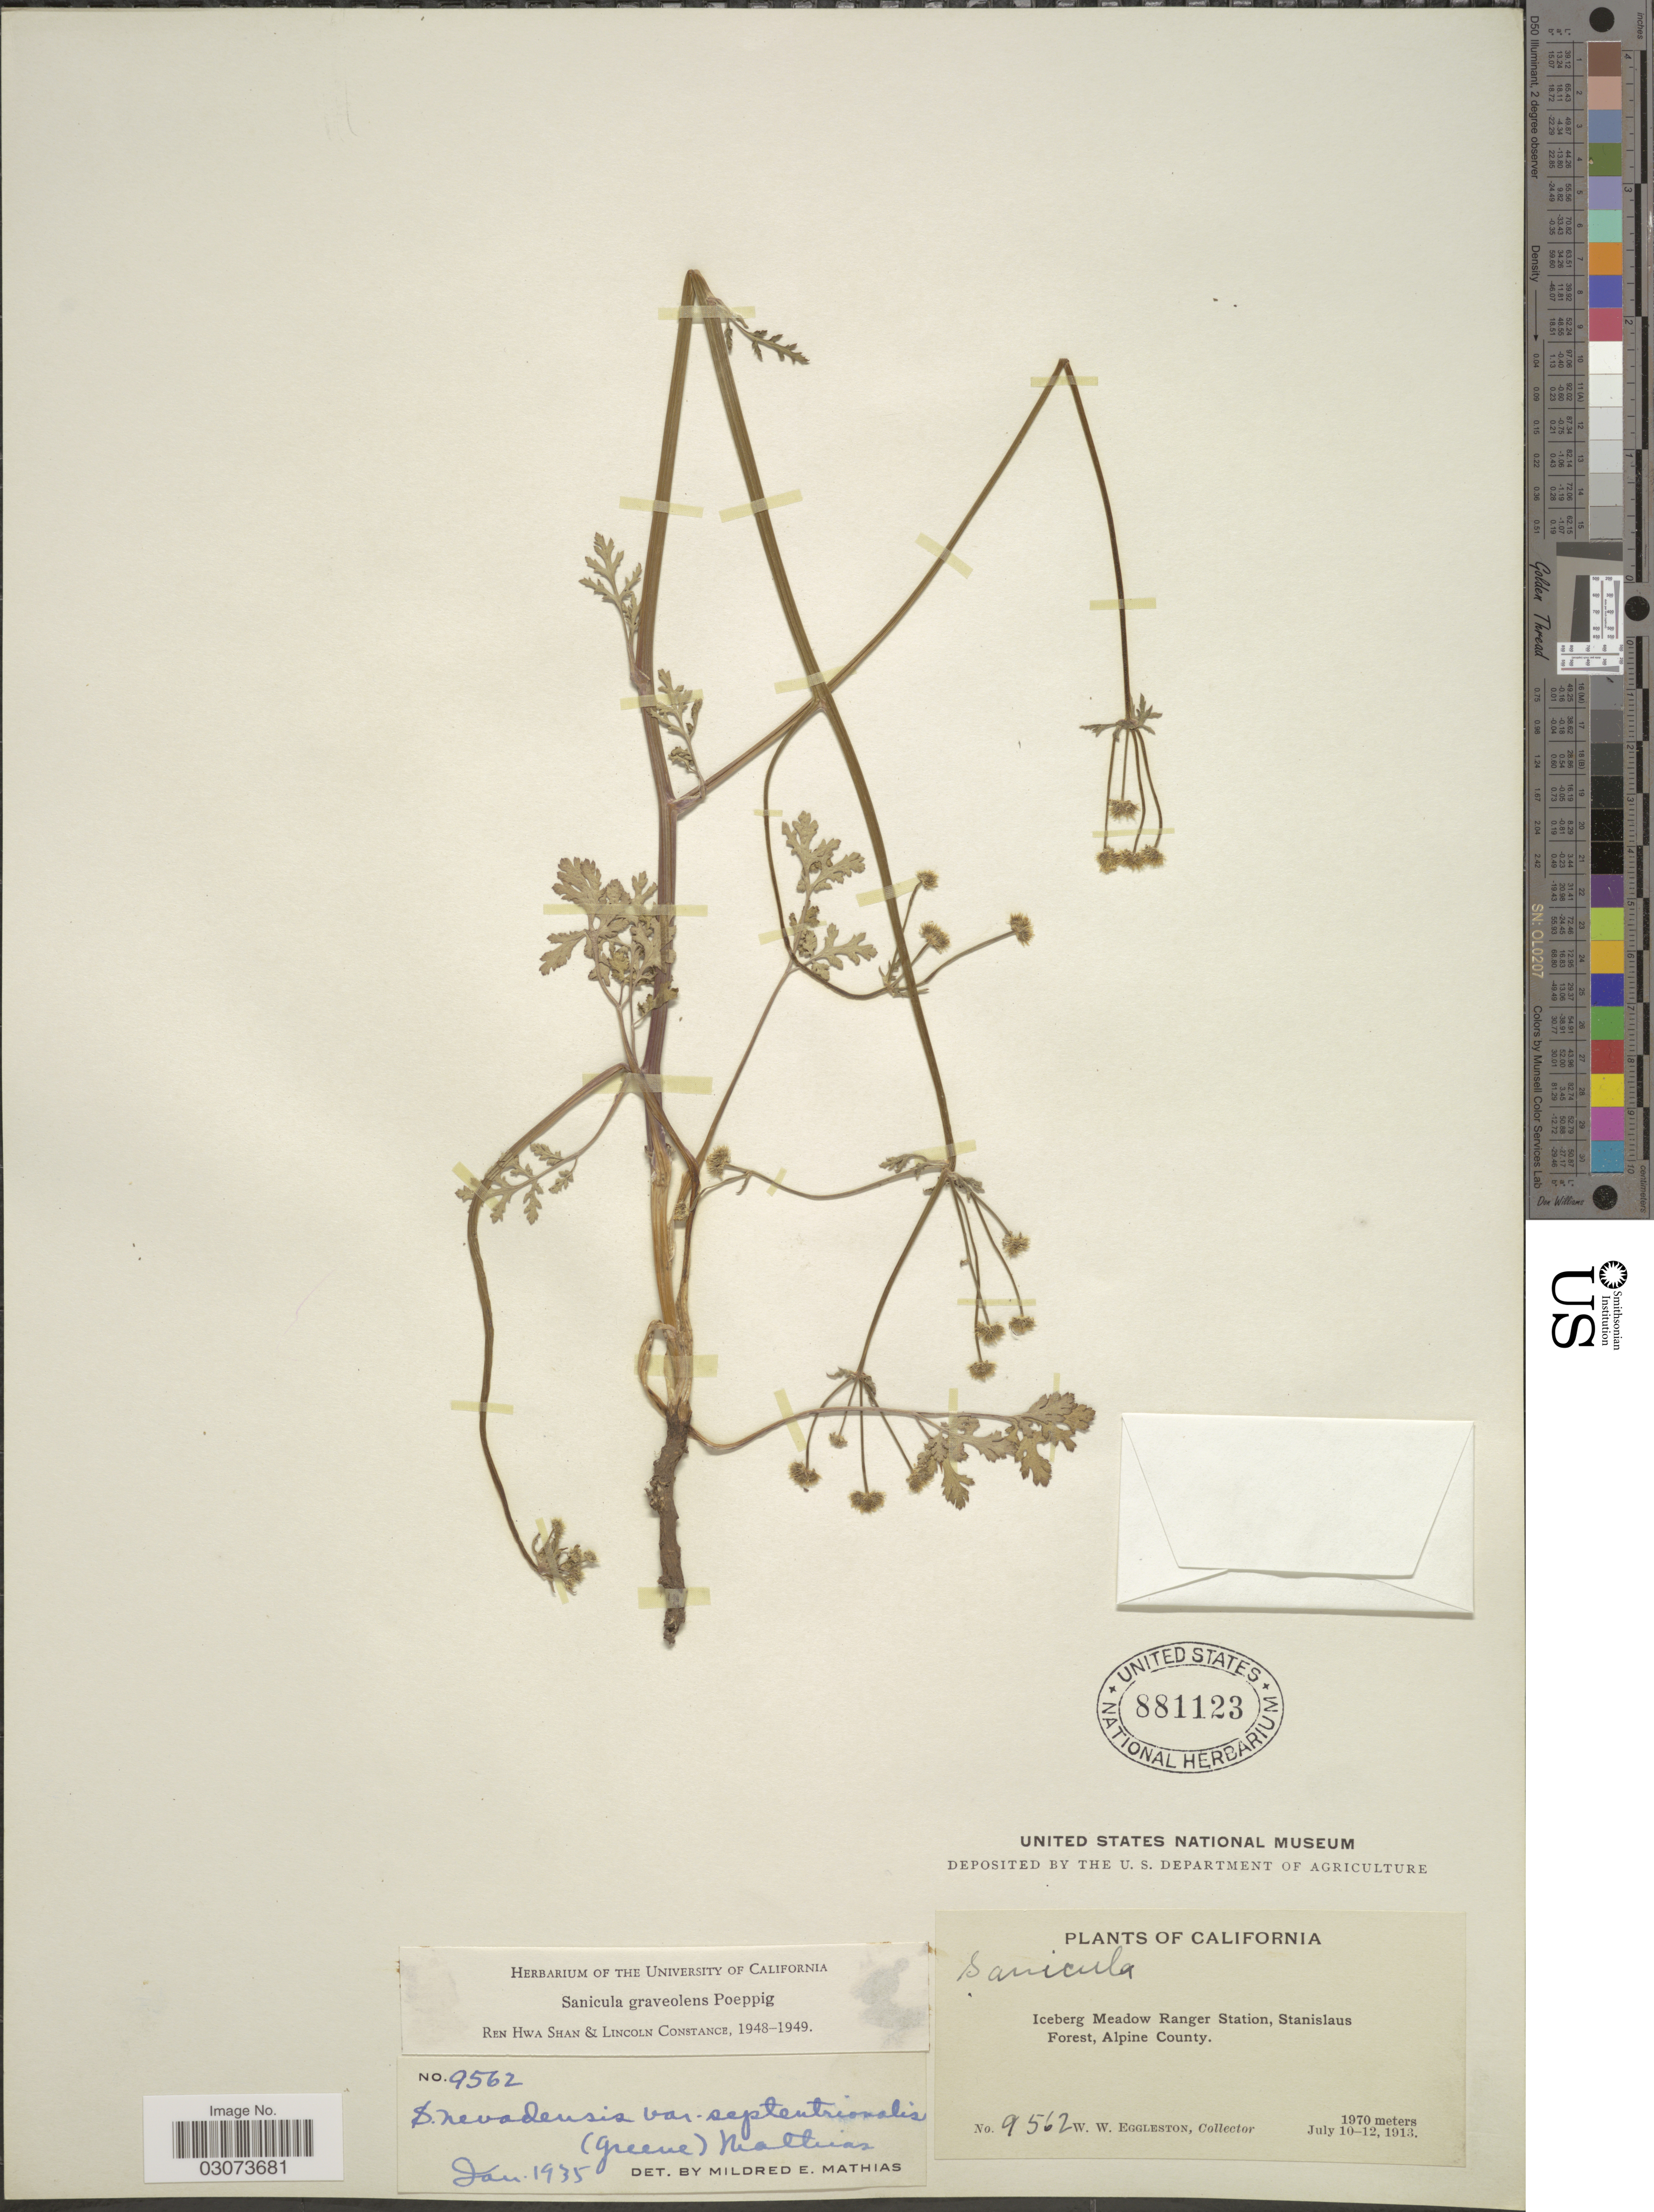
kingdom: Plantae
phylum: Tracheophyta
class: Magnoliopsida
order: Apiales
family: Apiaceae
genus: Sanicula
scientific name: Sanicula graveolens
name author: Poepp. ex DC.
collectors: W. W. Eggleston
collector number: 9562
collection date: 1913-07-10/1913-07-12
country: United States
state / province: California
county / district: Alpine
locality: Iceberg Meadow Ranger Station, Stanislaus Forest, Alpine County.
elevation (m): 1970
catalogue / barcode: US 881123